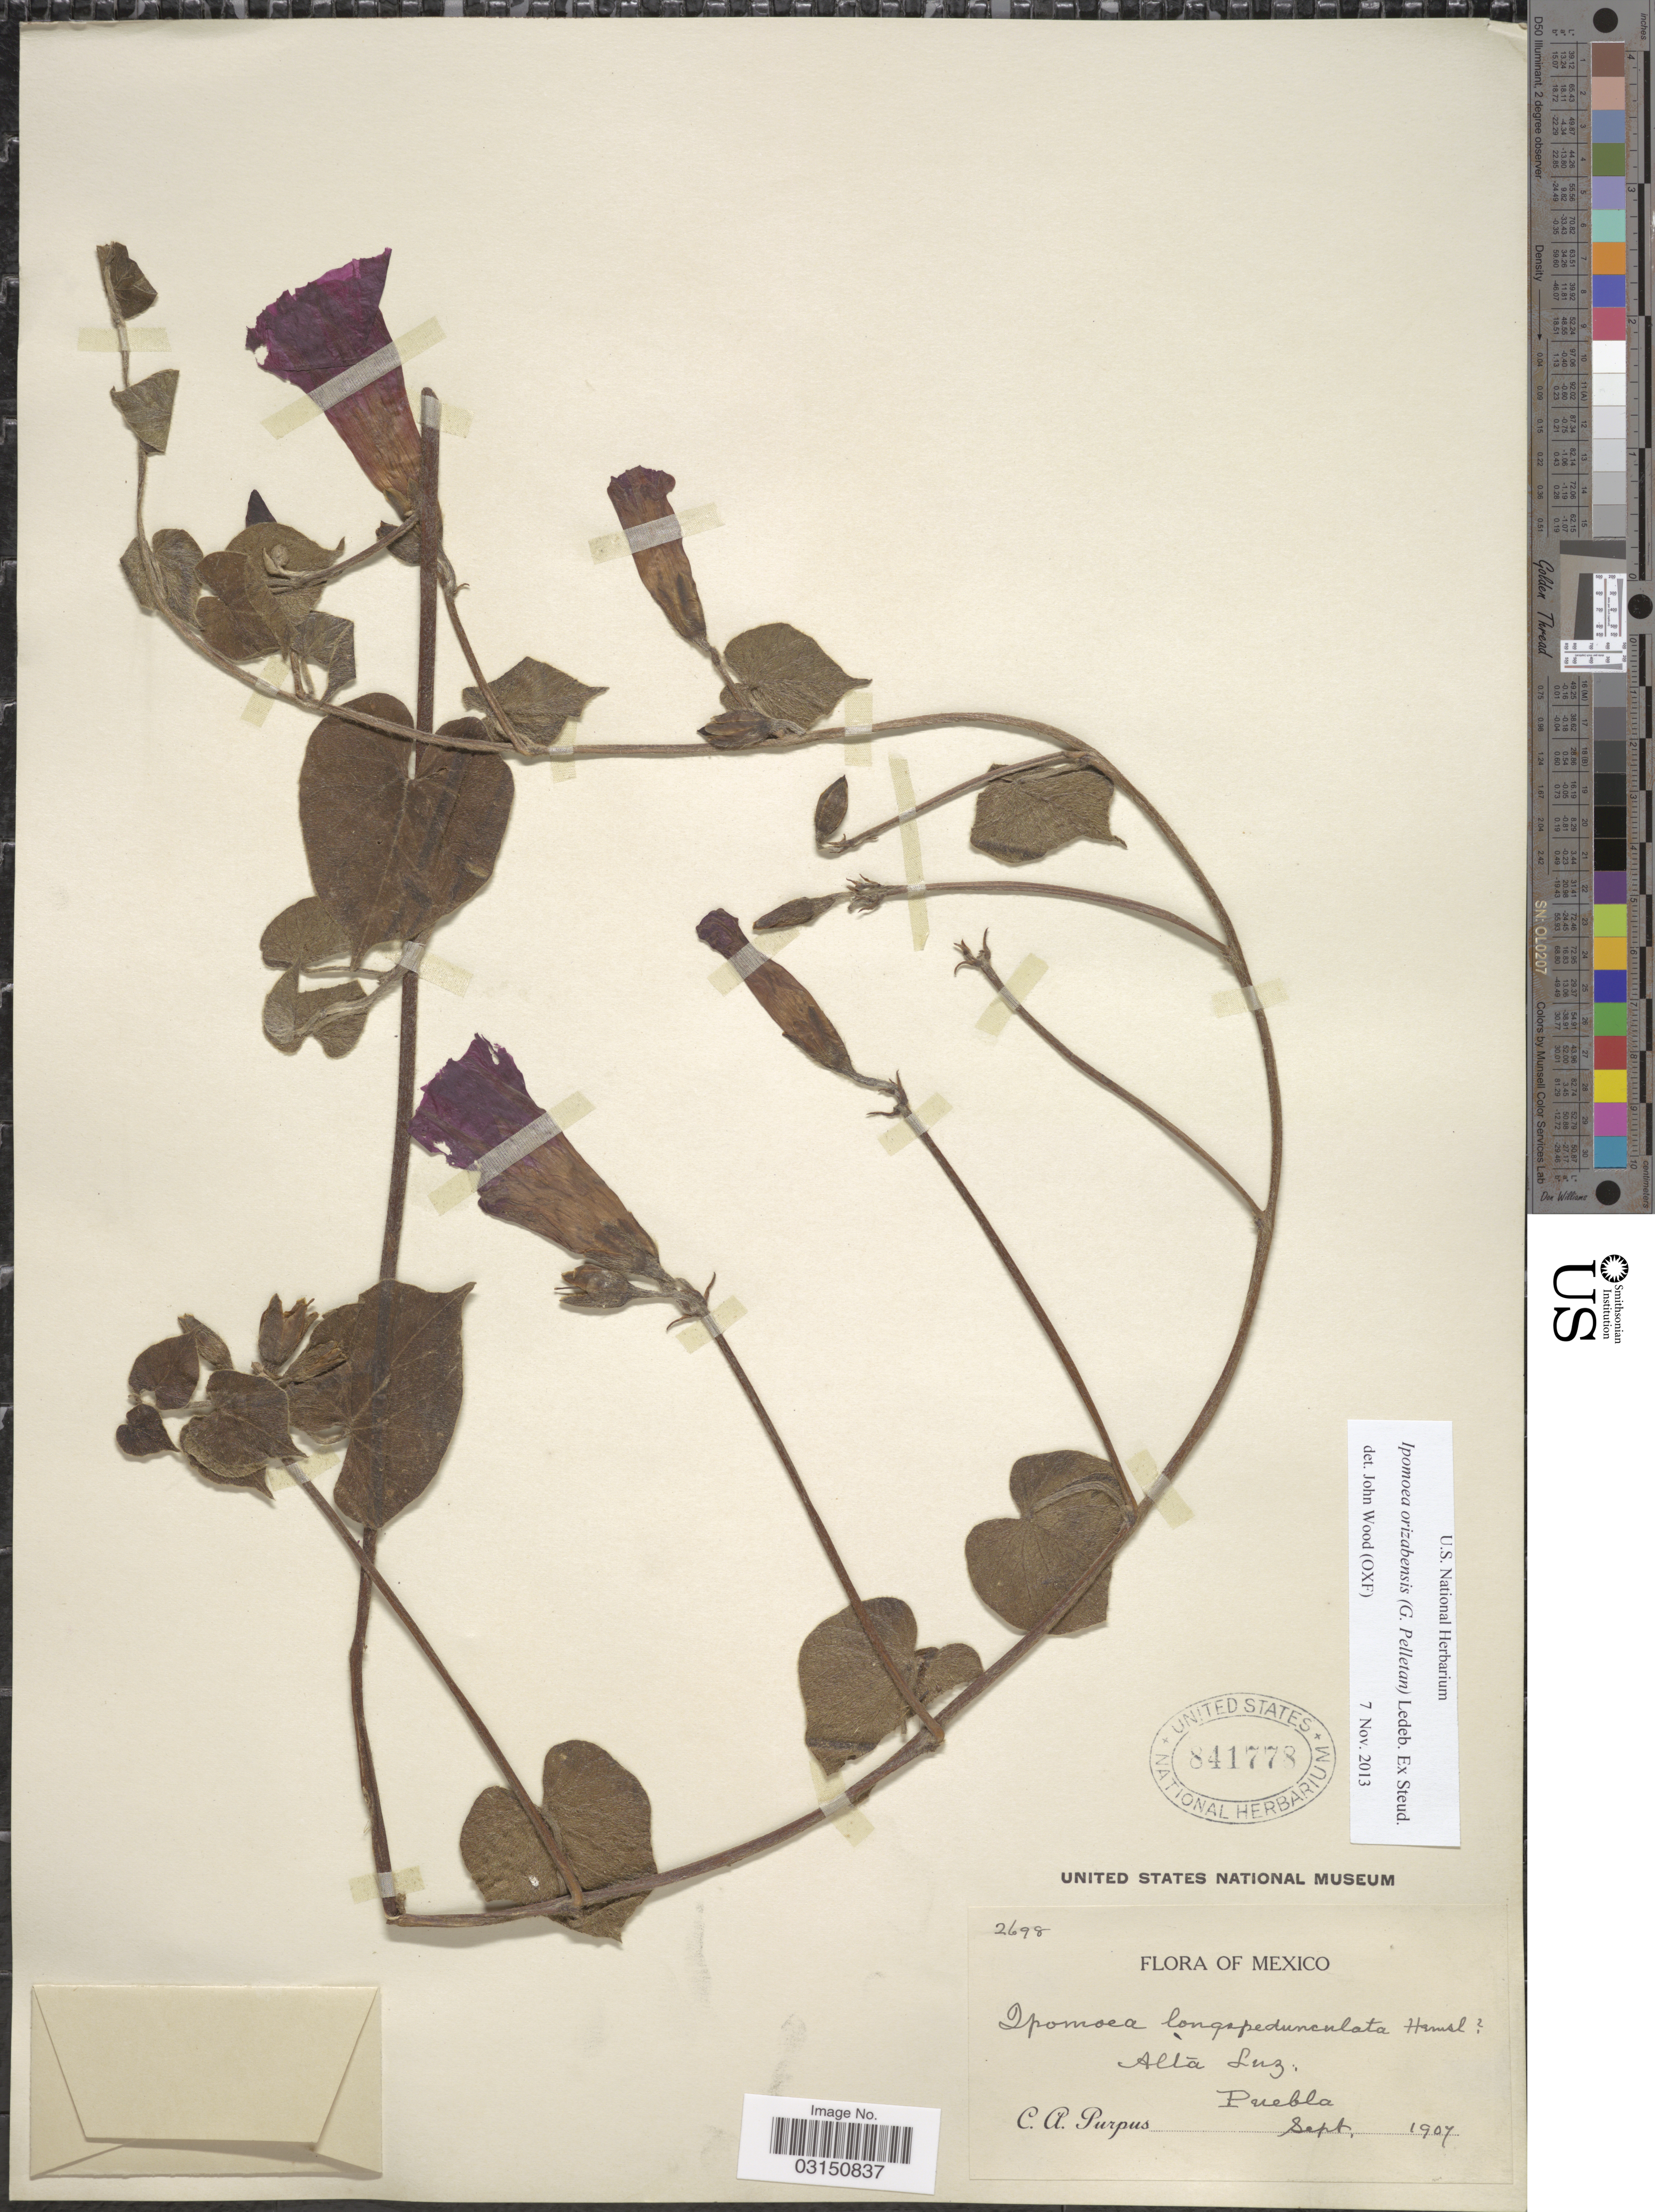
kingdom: Plantae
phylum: Tracheophyta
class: Magnoliopsida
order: Solanales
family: Convolvulaceae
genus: Ipomoea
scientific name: Ipomoea orizabensis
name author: (G. Pelletan) Ledeb. ex Steud.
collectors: C. A. Purpus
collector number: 2698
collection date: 1907-09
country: Mexico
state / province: Puebla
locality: Alta Luz.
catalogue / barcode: US 841778